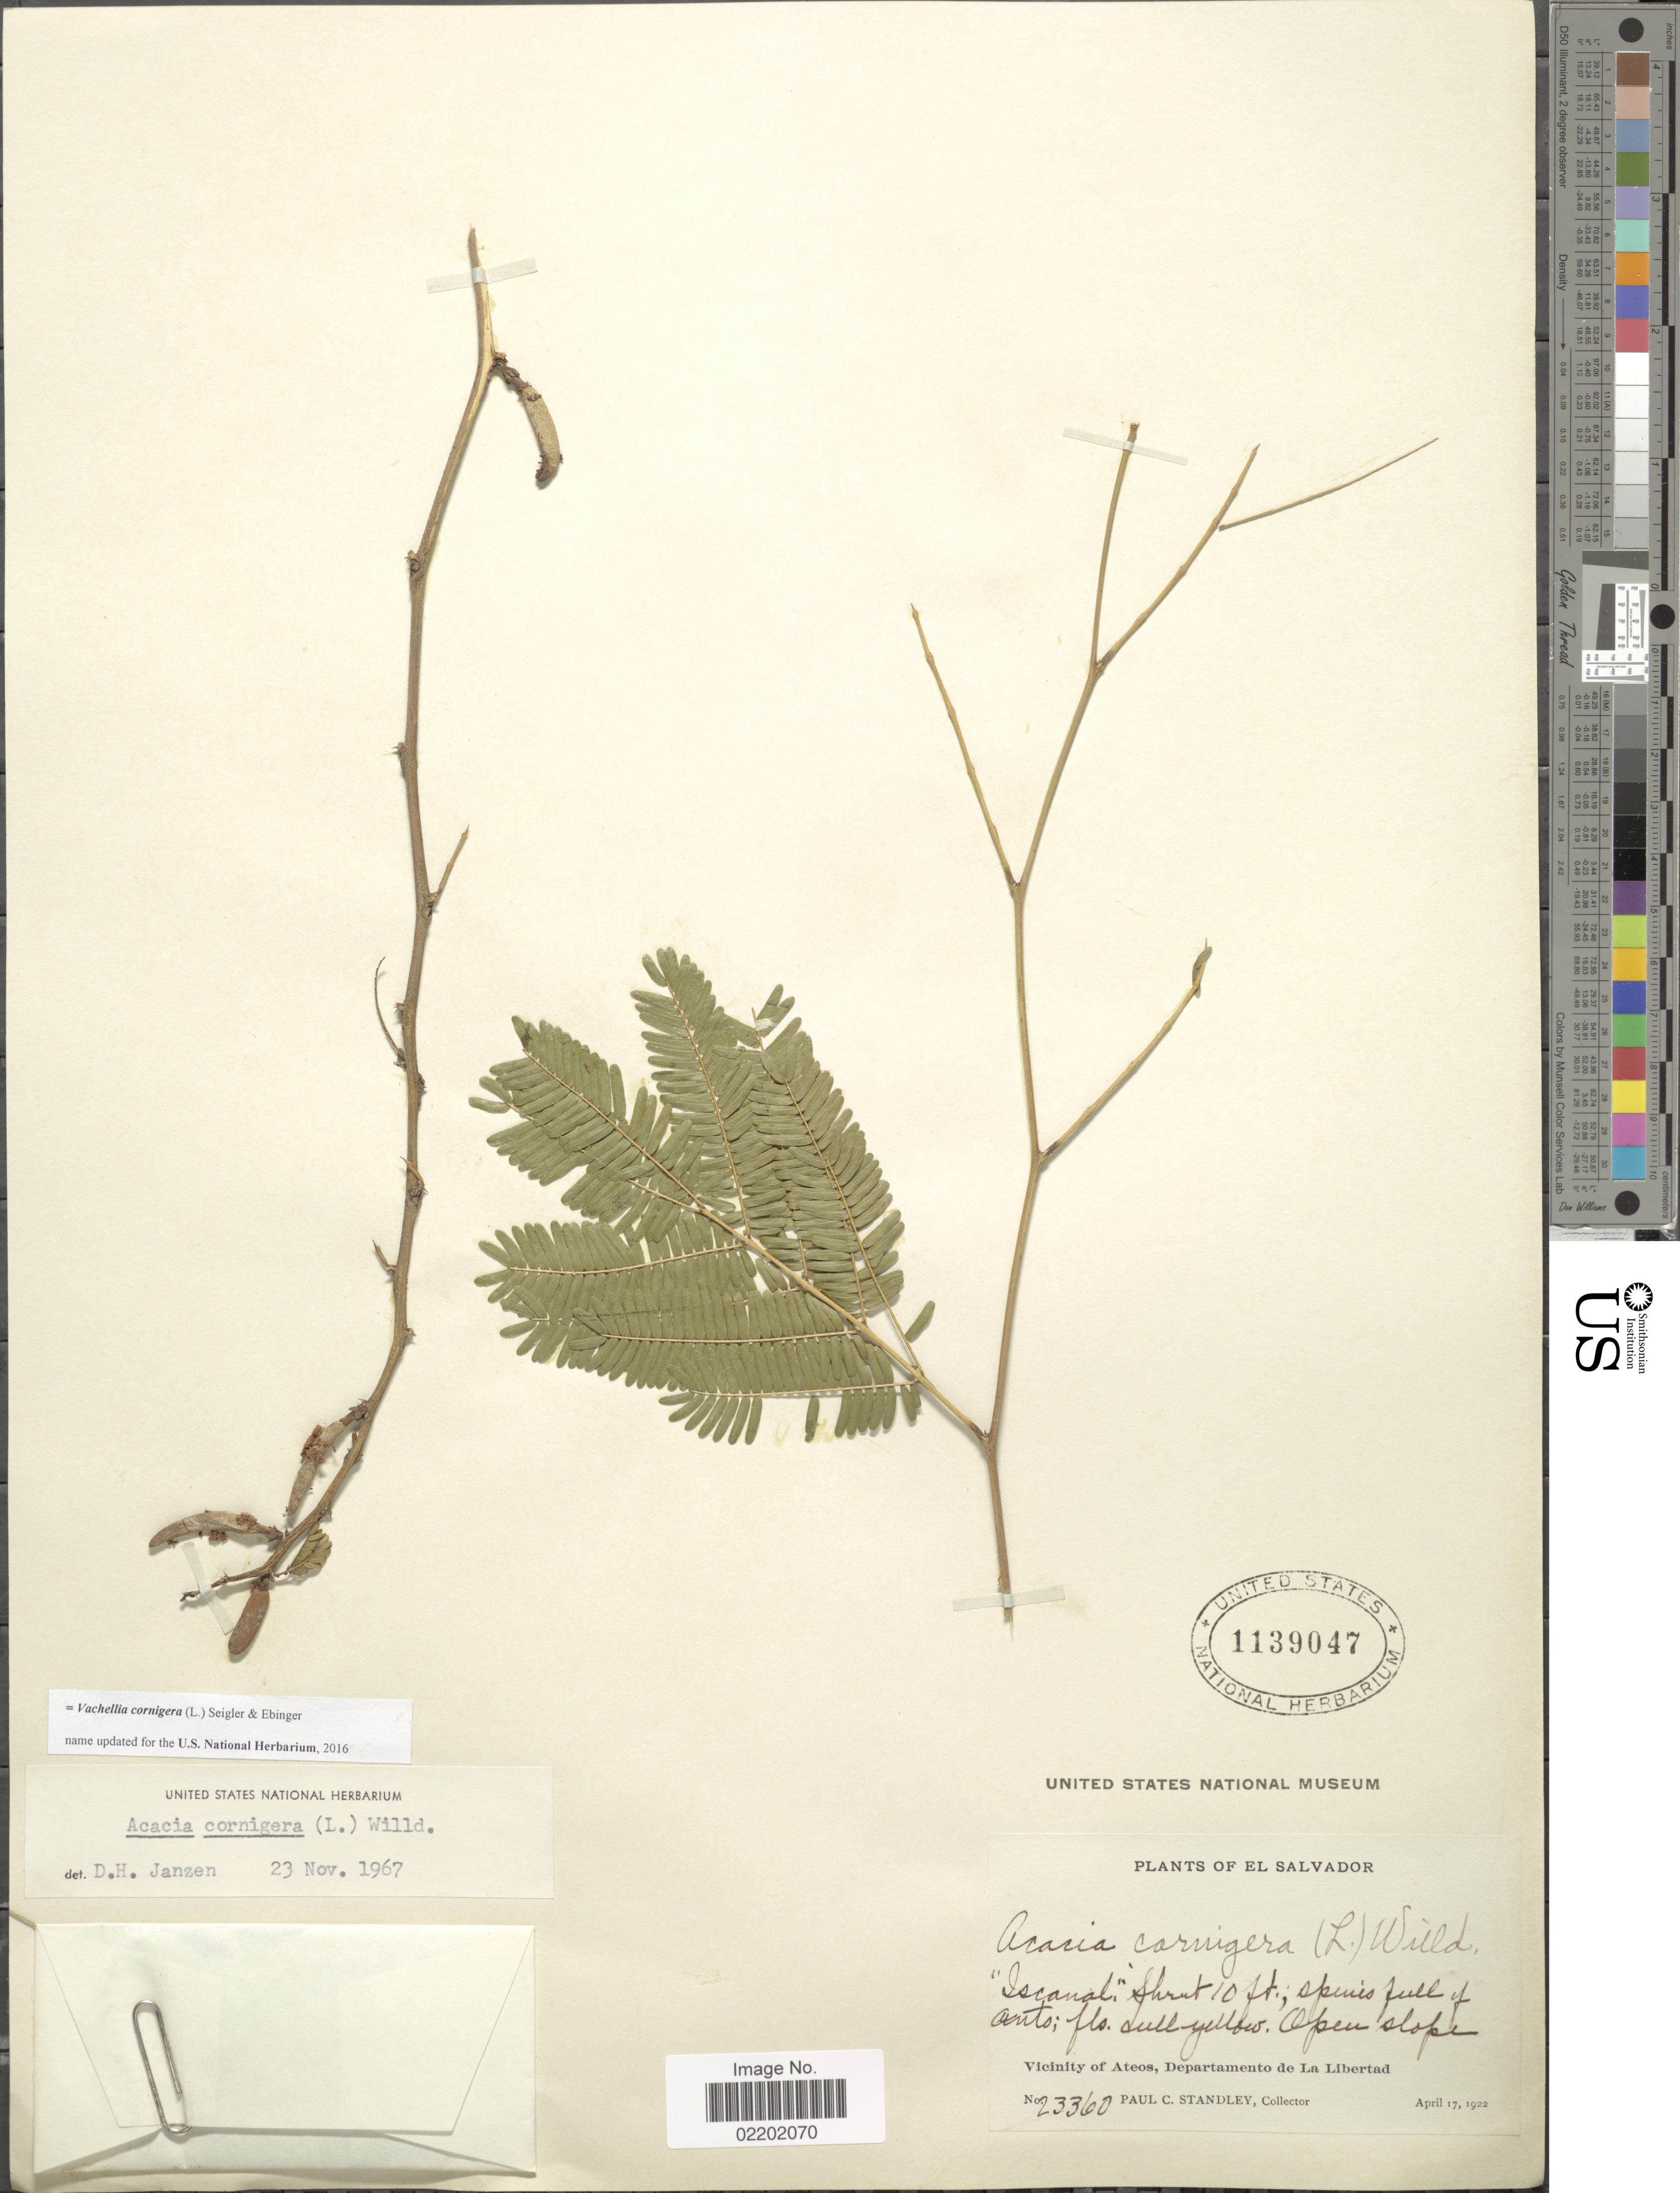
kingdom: Plantae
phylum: Tracheophyta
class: Magnoliopsida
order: Fabales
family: Fabaceae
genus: Vachellia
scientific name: Vachellia cornigera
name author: (L.) Seigler & Ebinger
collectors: P. C. Standley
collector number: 23360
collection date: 1922-04-17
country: El Salvador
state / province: La Libertad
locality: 'Iscanal', Open slope, Vicinity of Ateos, Departamento de La Libertad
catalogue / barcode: US 1139047